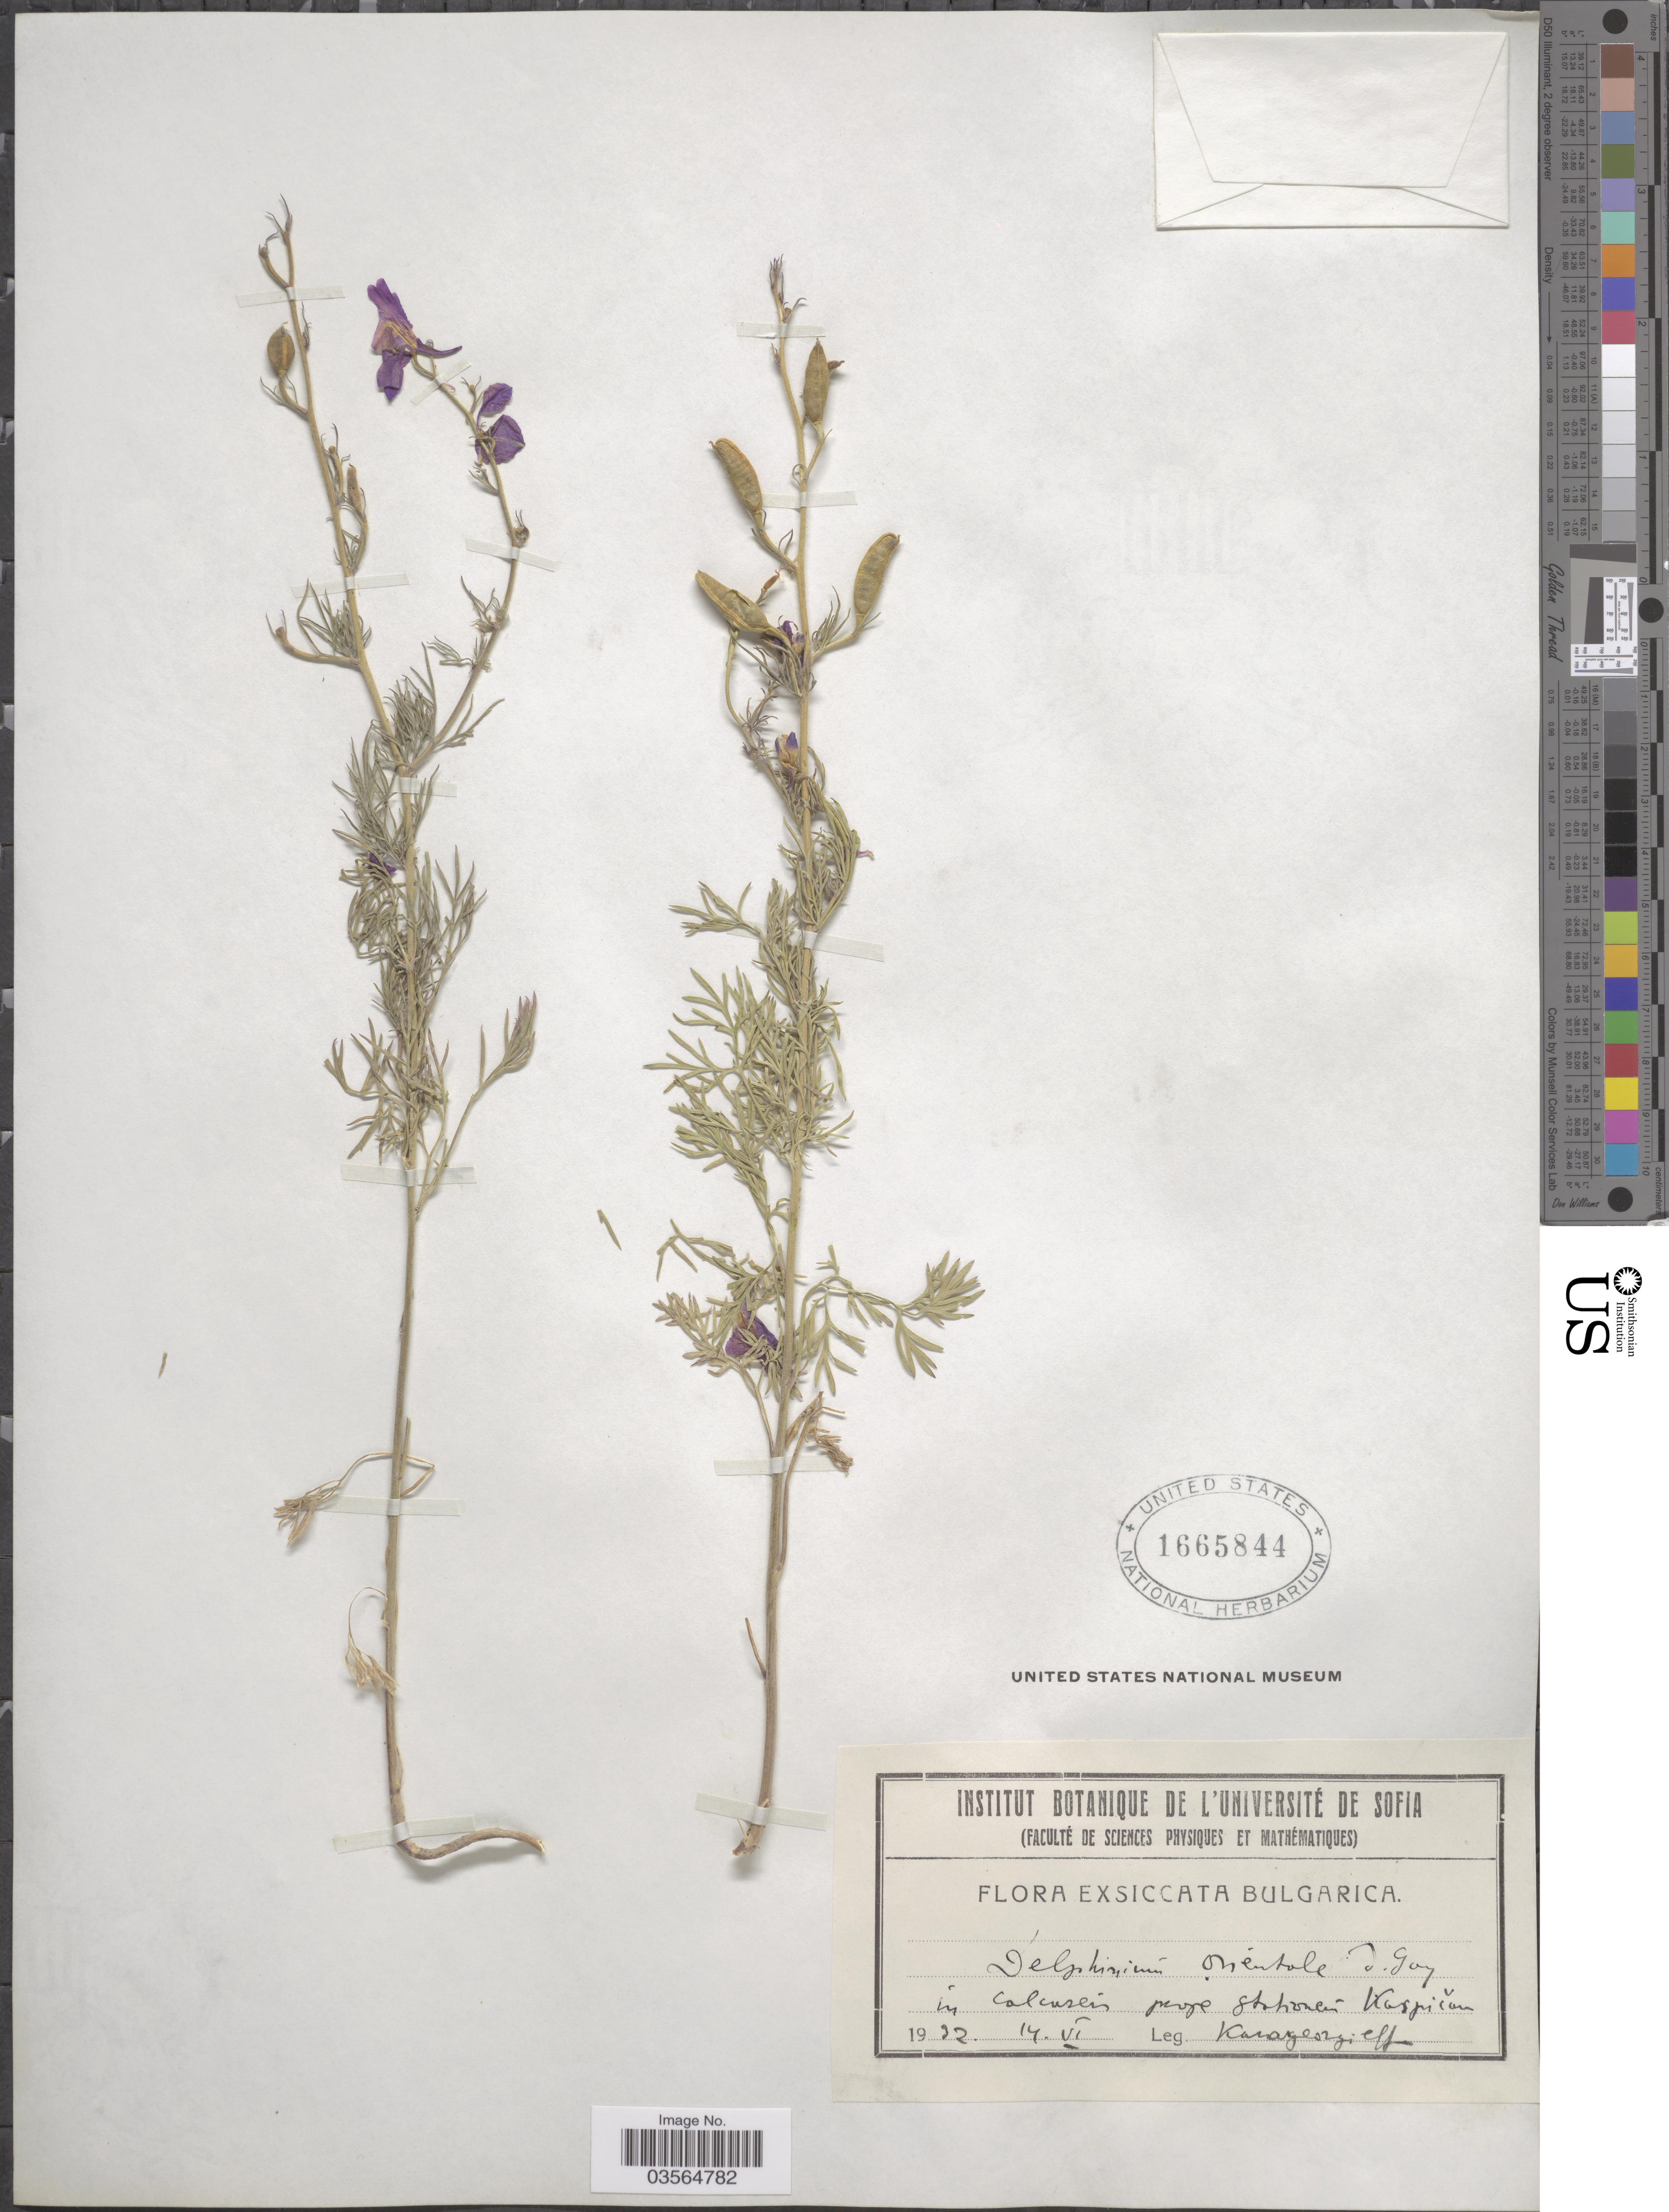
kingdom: Plantae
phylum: Tracheophyta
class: Magnoliopsida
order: Ranunculales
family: Ranunculaceae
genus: Delphinium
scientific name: Delphinium hispanicum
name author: Willk. ex Costa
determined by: Du Pasquier, P.-E.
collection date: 1932-06-14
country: Bulgaria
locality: In calcareis prope Stationen Kaspican.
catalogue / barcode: US 1665844